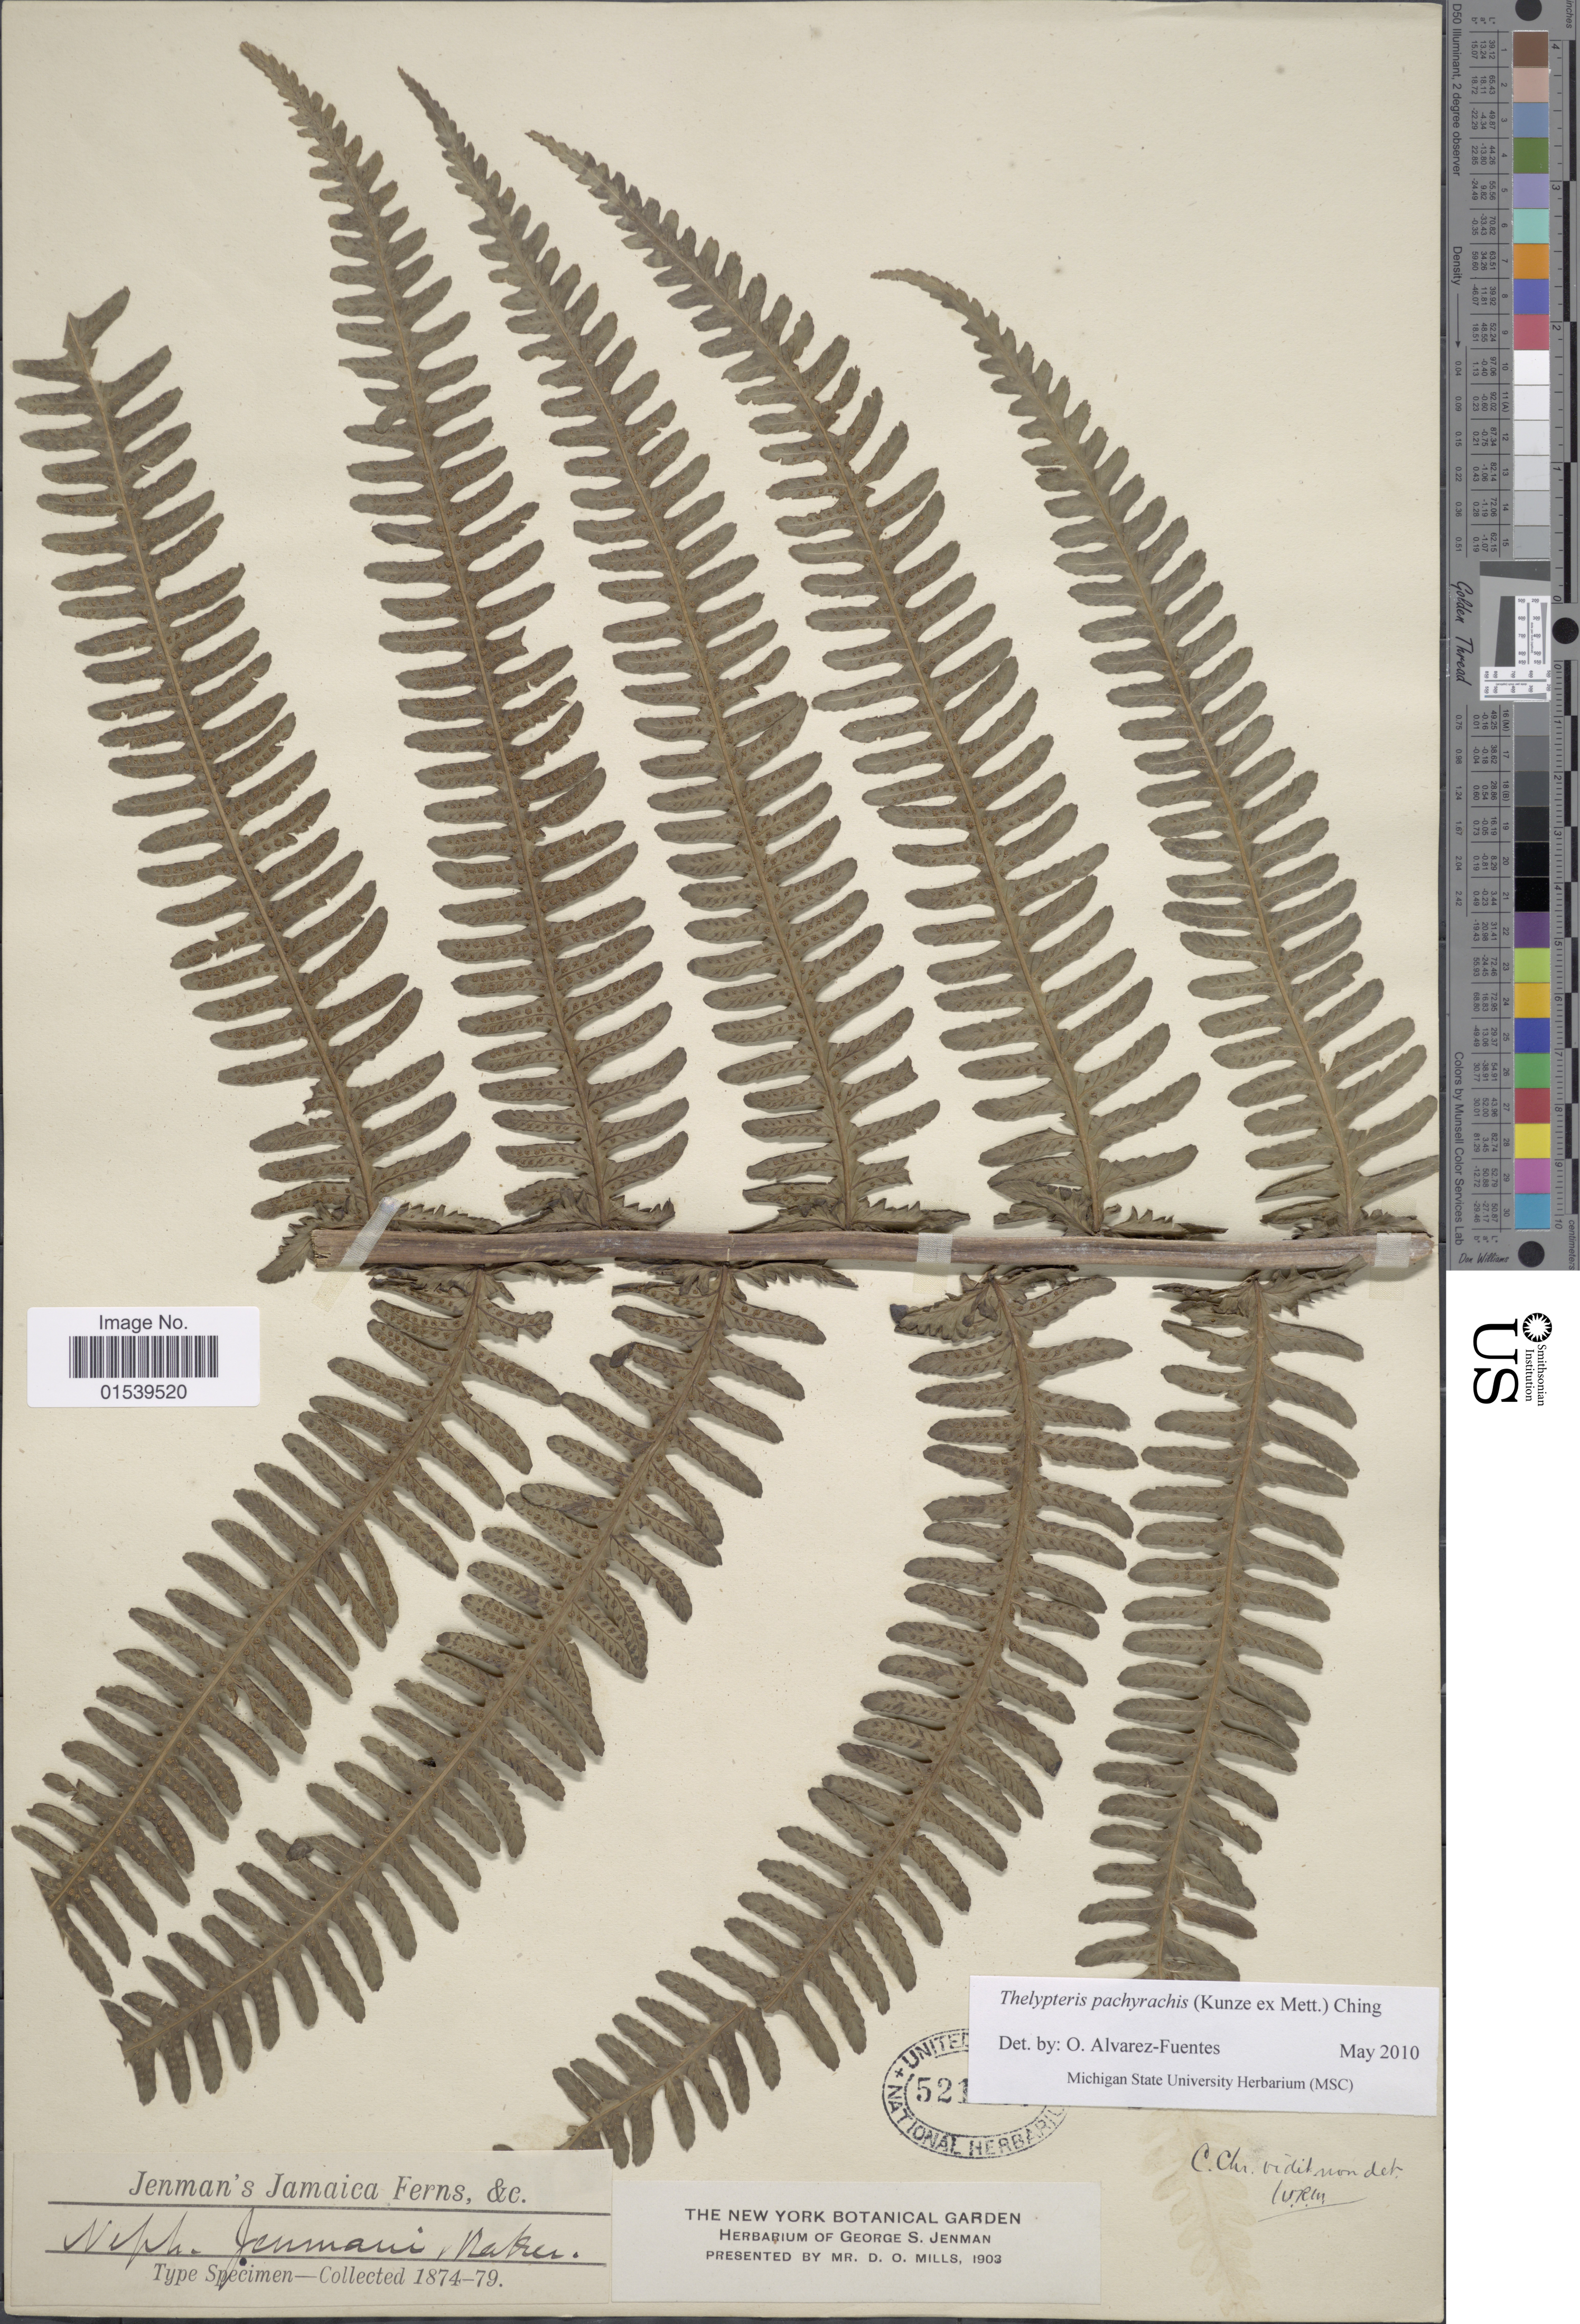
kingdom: Plantae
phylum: Tracheophyta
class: Polypodiopsida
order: Polypodiales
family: Thelypteridaceae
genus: Amauropelta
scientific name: Amauropelta pachyrachis (Kunze) comb. nov., ined 2015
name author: (Kunze)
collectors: G. S. Jenman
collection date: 1874/1879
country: Jamaica